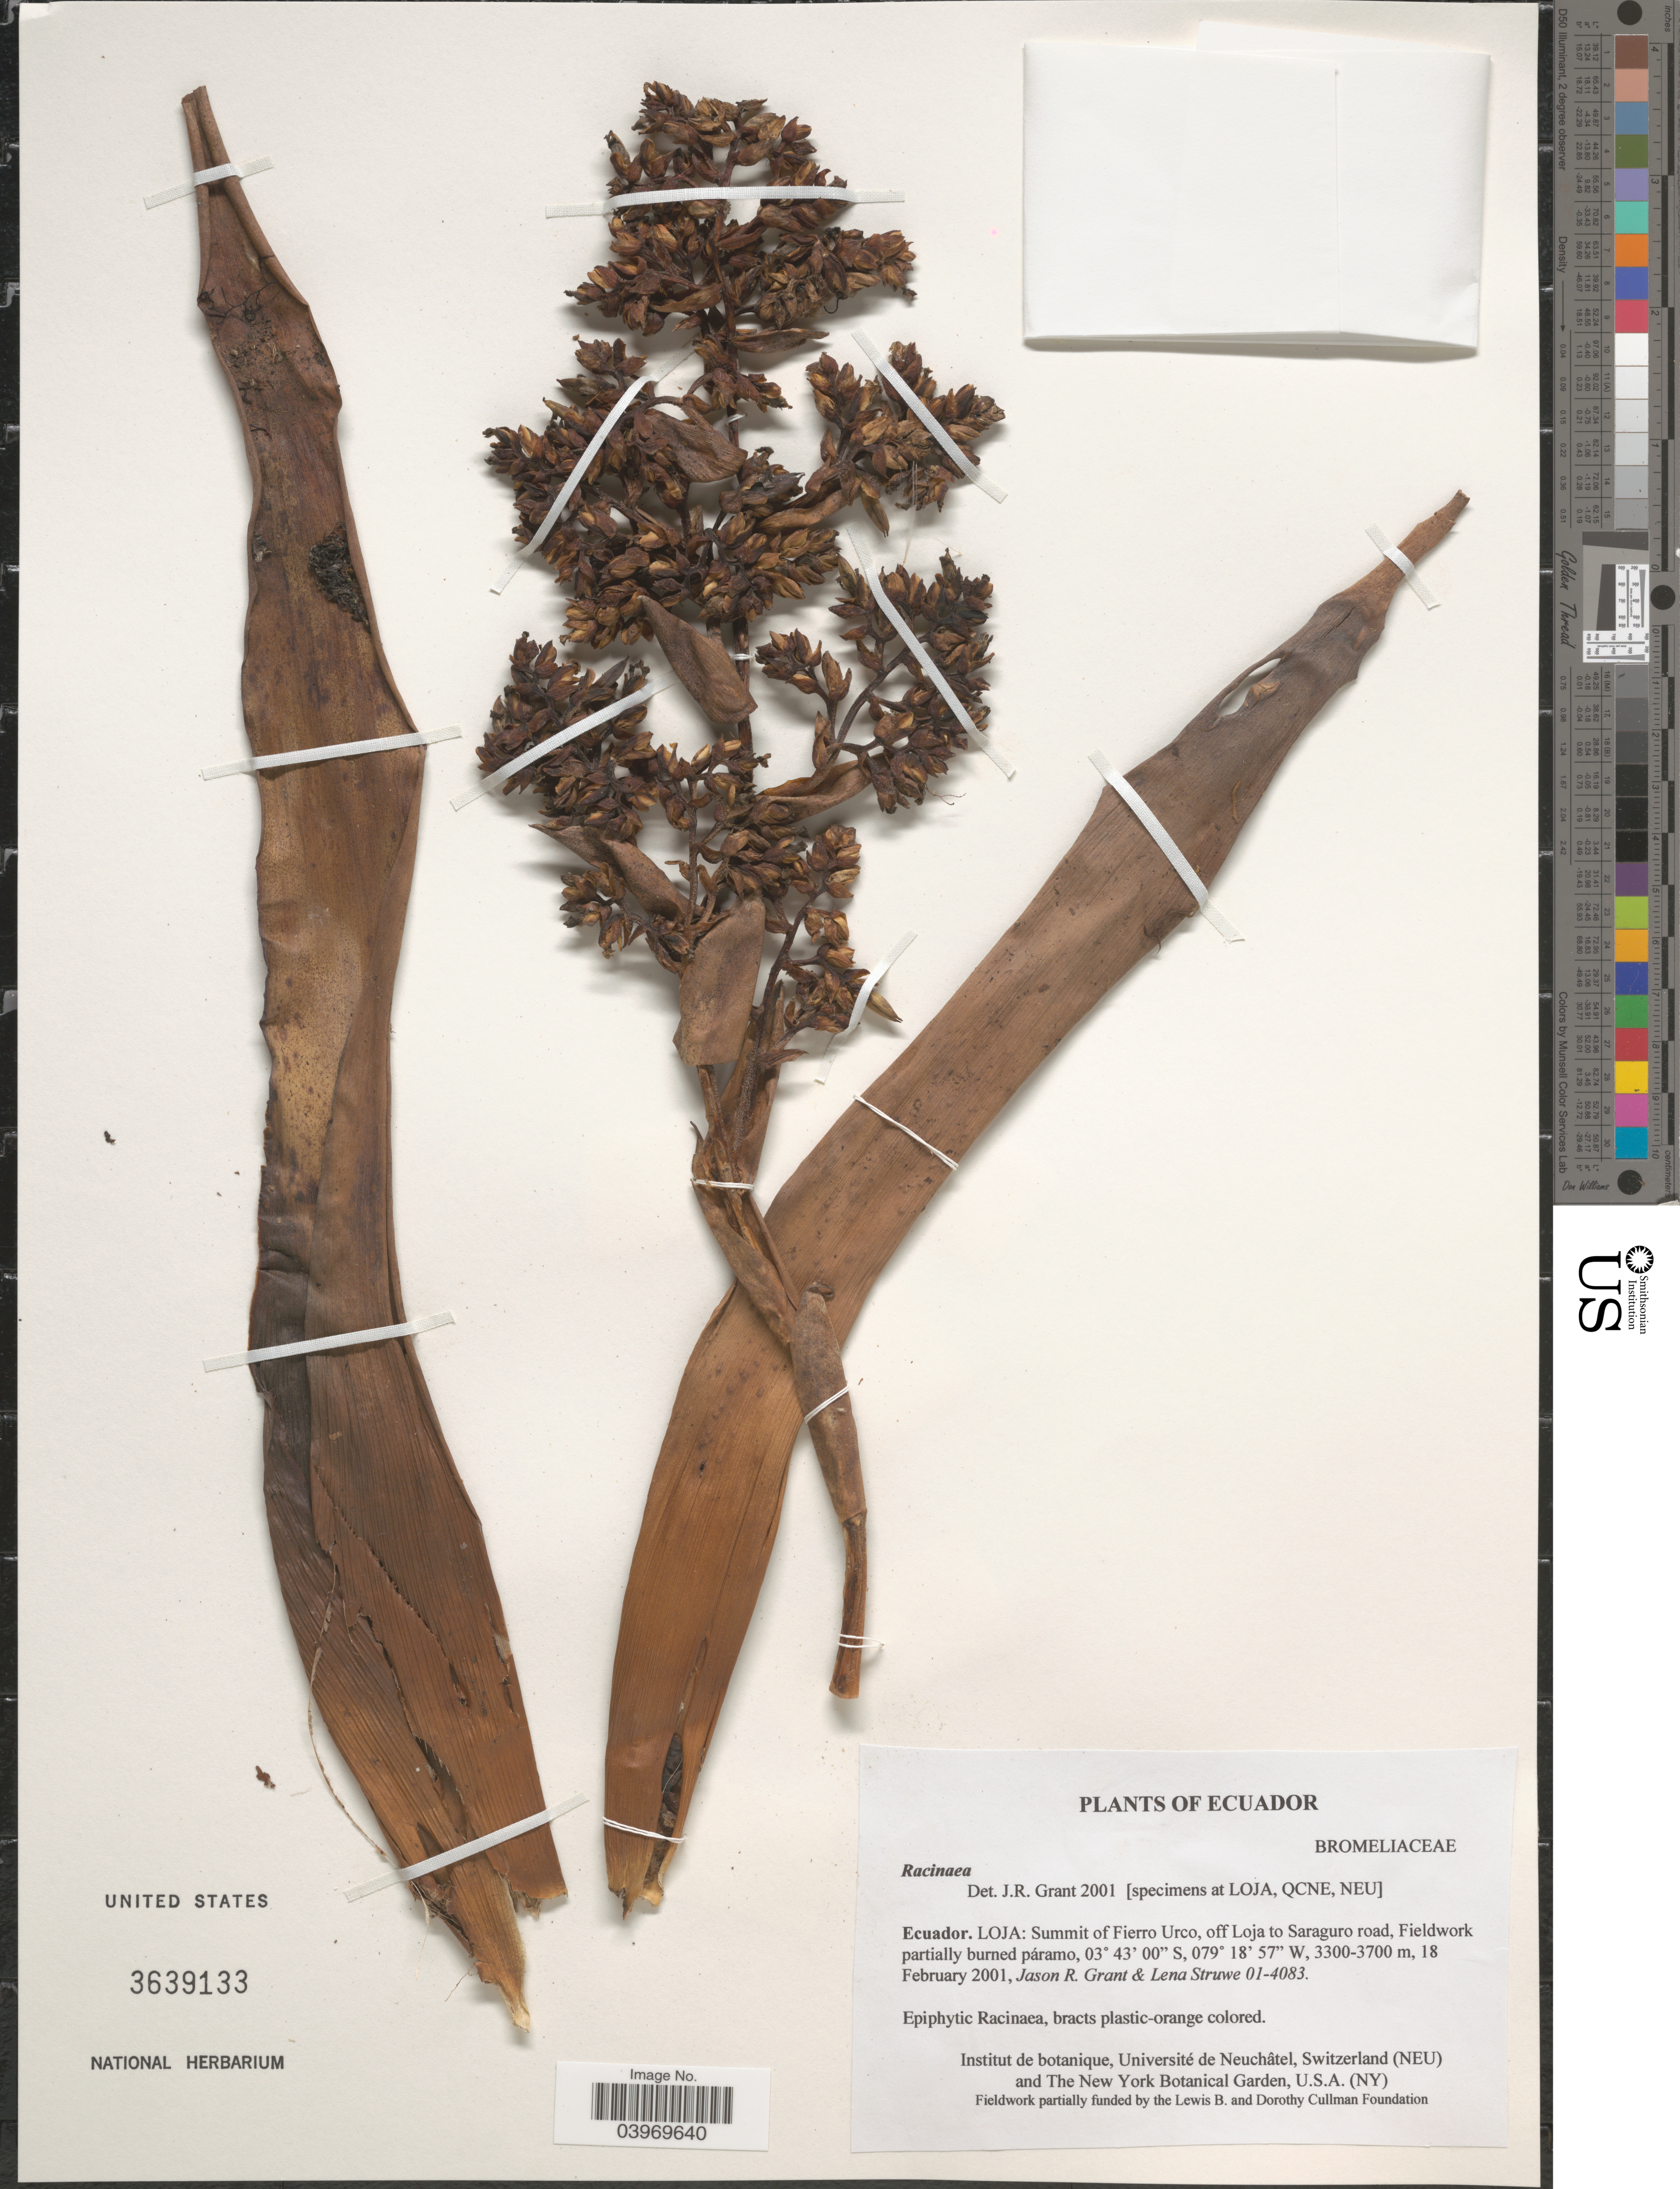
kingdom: Plantae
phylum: Tracheophyta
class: Liliopsida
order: Poales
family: Bromeliaceae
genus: Racinaea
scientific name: Racinaea sp.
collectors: J. R. Grant & L. Struwe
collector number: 01-4083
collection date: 2001-02-18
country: Ecuador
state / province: Loja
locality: Summit of Fierro Urco, off Loja to Saraguro road, Fieldwork partially burned páramo.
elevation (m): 3300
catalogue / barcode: US 3639133